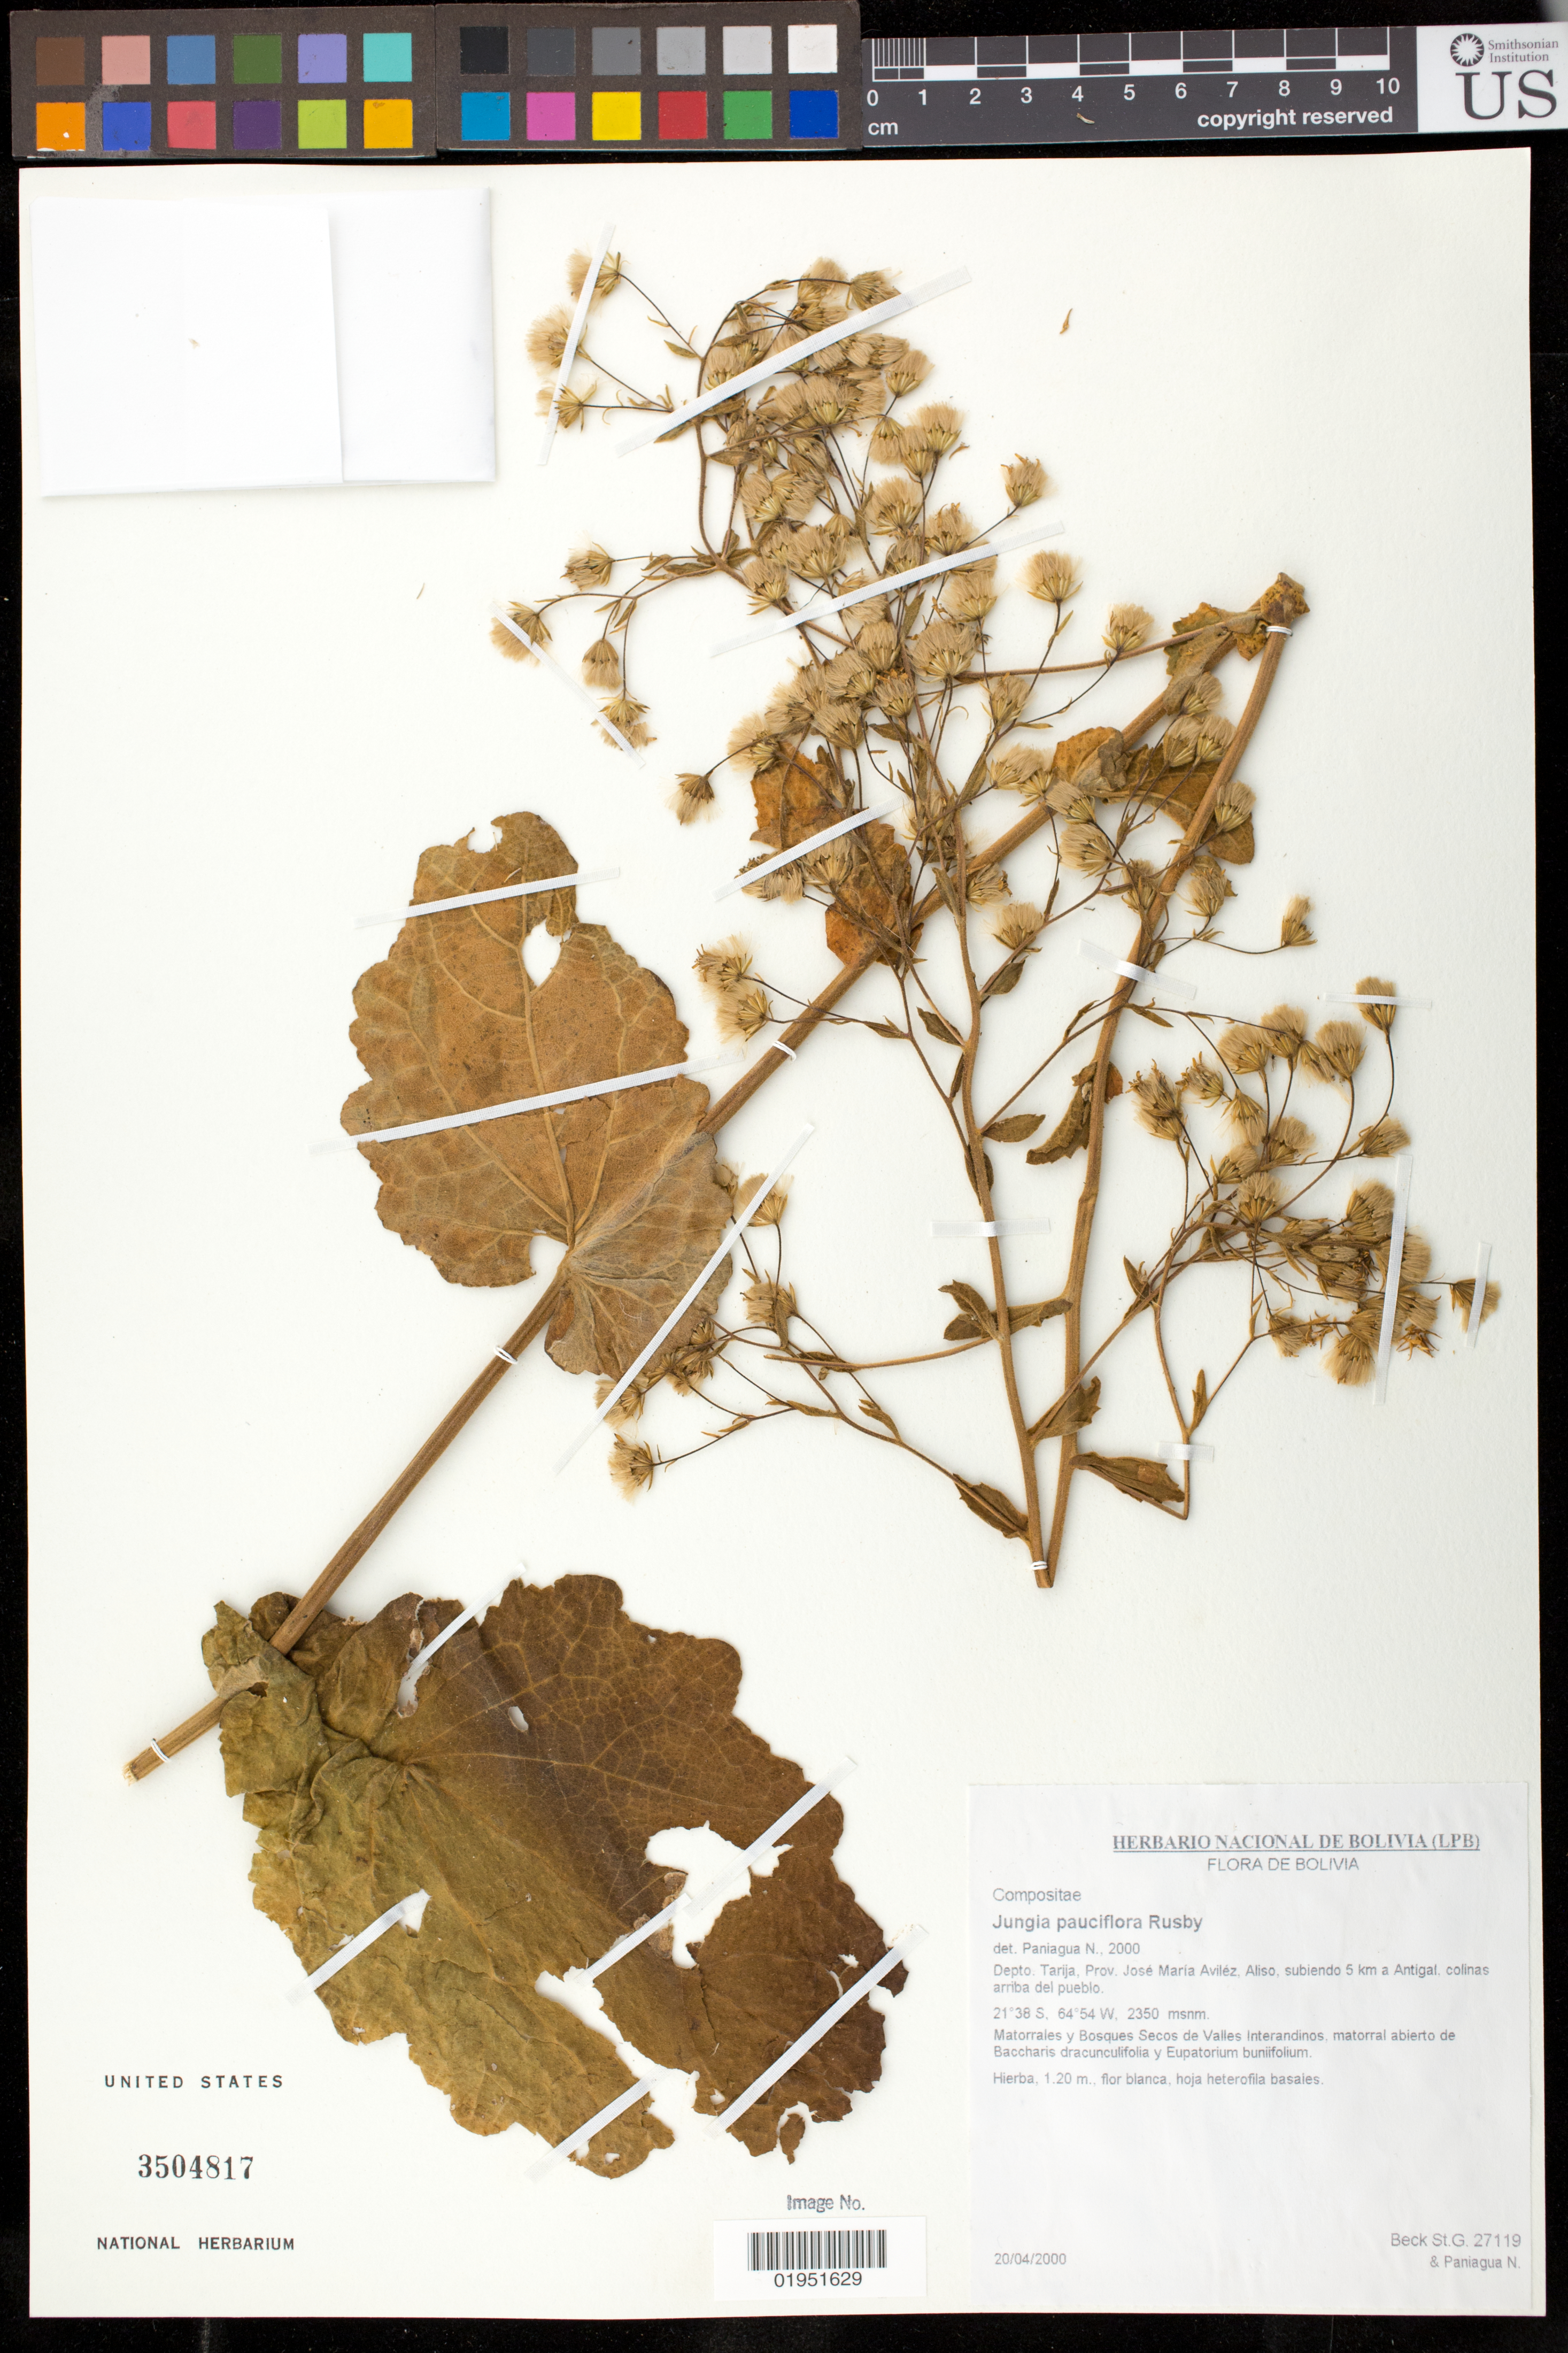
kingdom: Plantae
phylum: Tracheophyta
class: Magnoliopsida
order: Asterales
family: Asteraceae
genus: Jungia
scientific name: Jungia pauciflora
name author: Rusby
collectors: S. G. Beck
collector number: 27119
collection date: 2000-04-20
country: Bolivia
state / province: Tarija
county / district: Jose Maria Avilez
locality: Aliso, subiendo 5 km a Antigal, colinas arriba del pueblo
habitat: Matorrales y bosques secos de valles interandino, matorral abierto de Baccharis dracunculifolia y Eupatorium buniifolium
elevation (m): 2350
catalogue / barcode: US 3504817